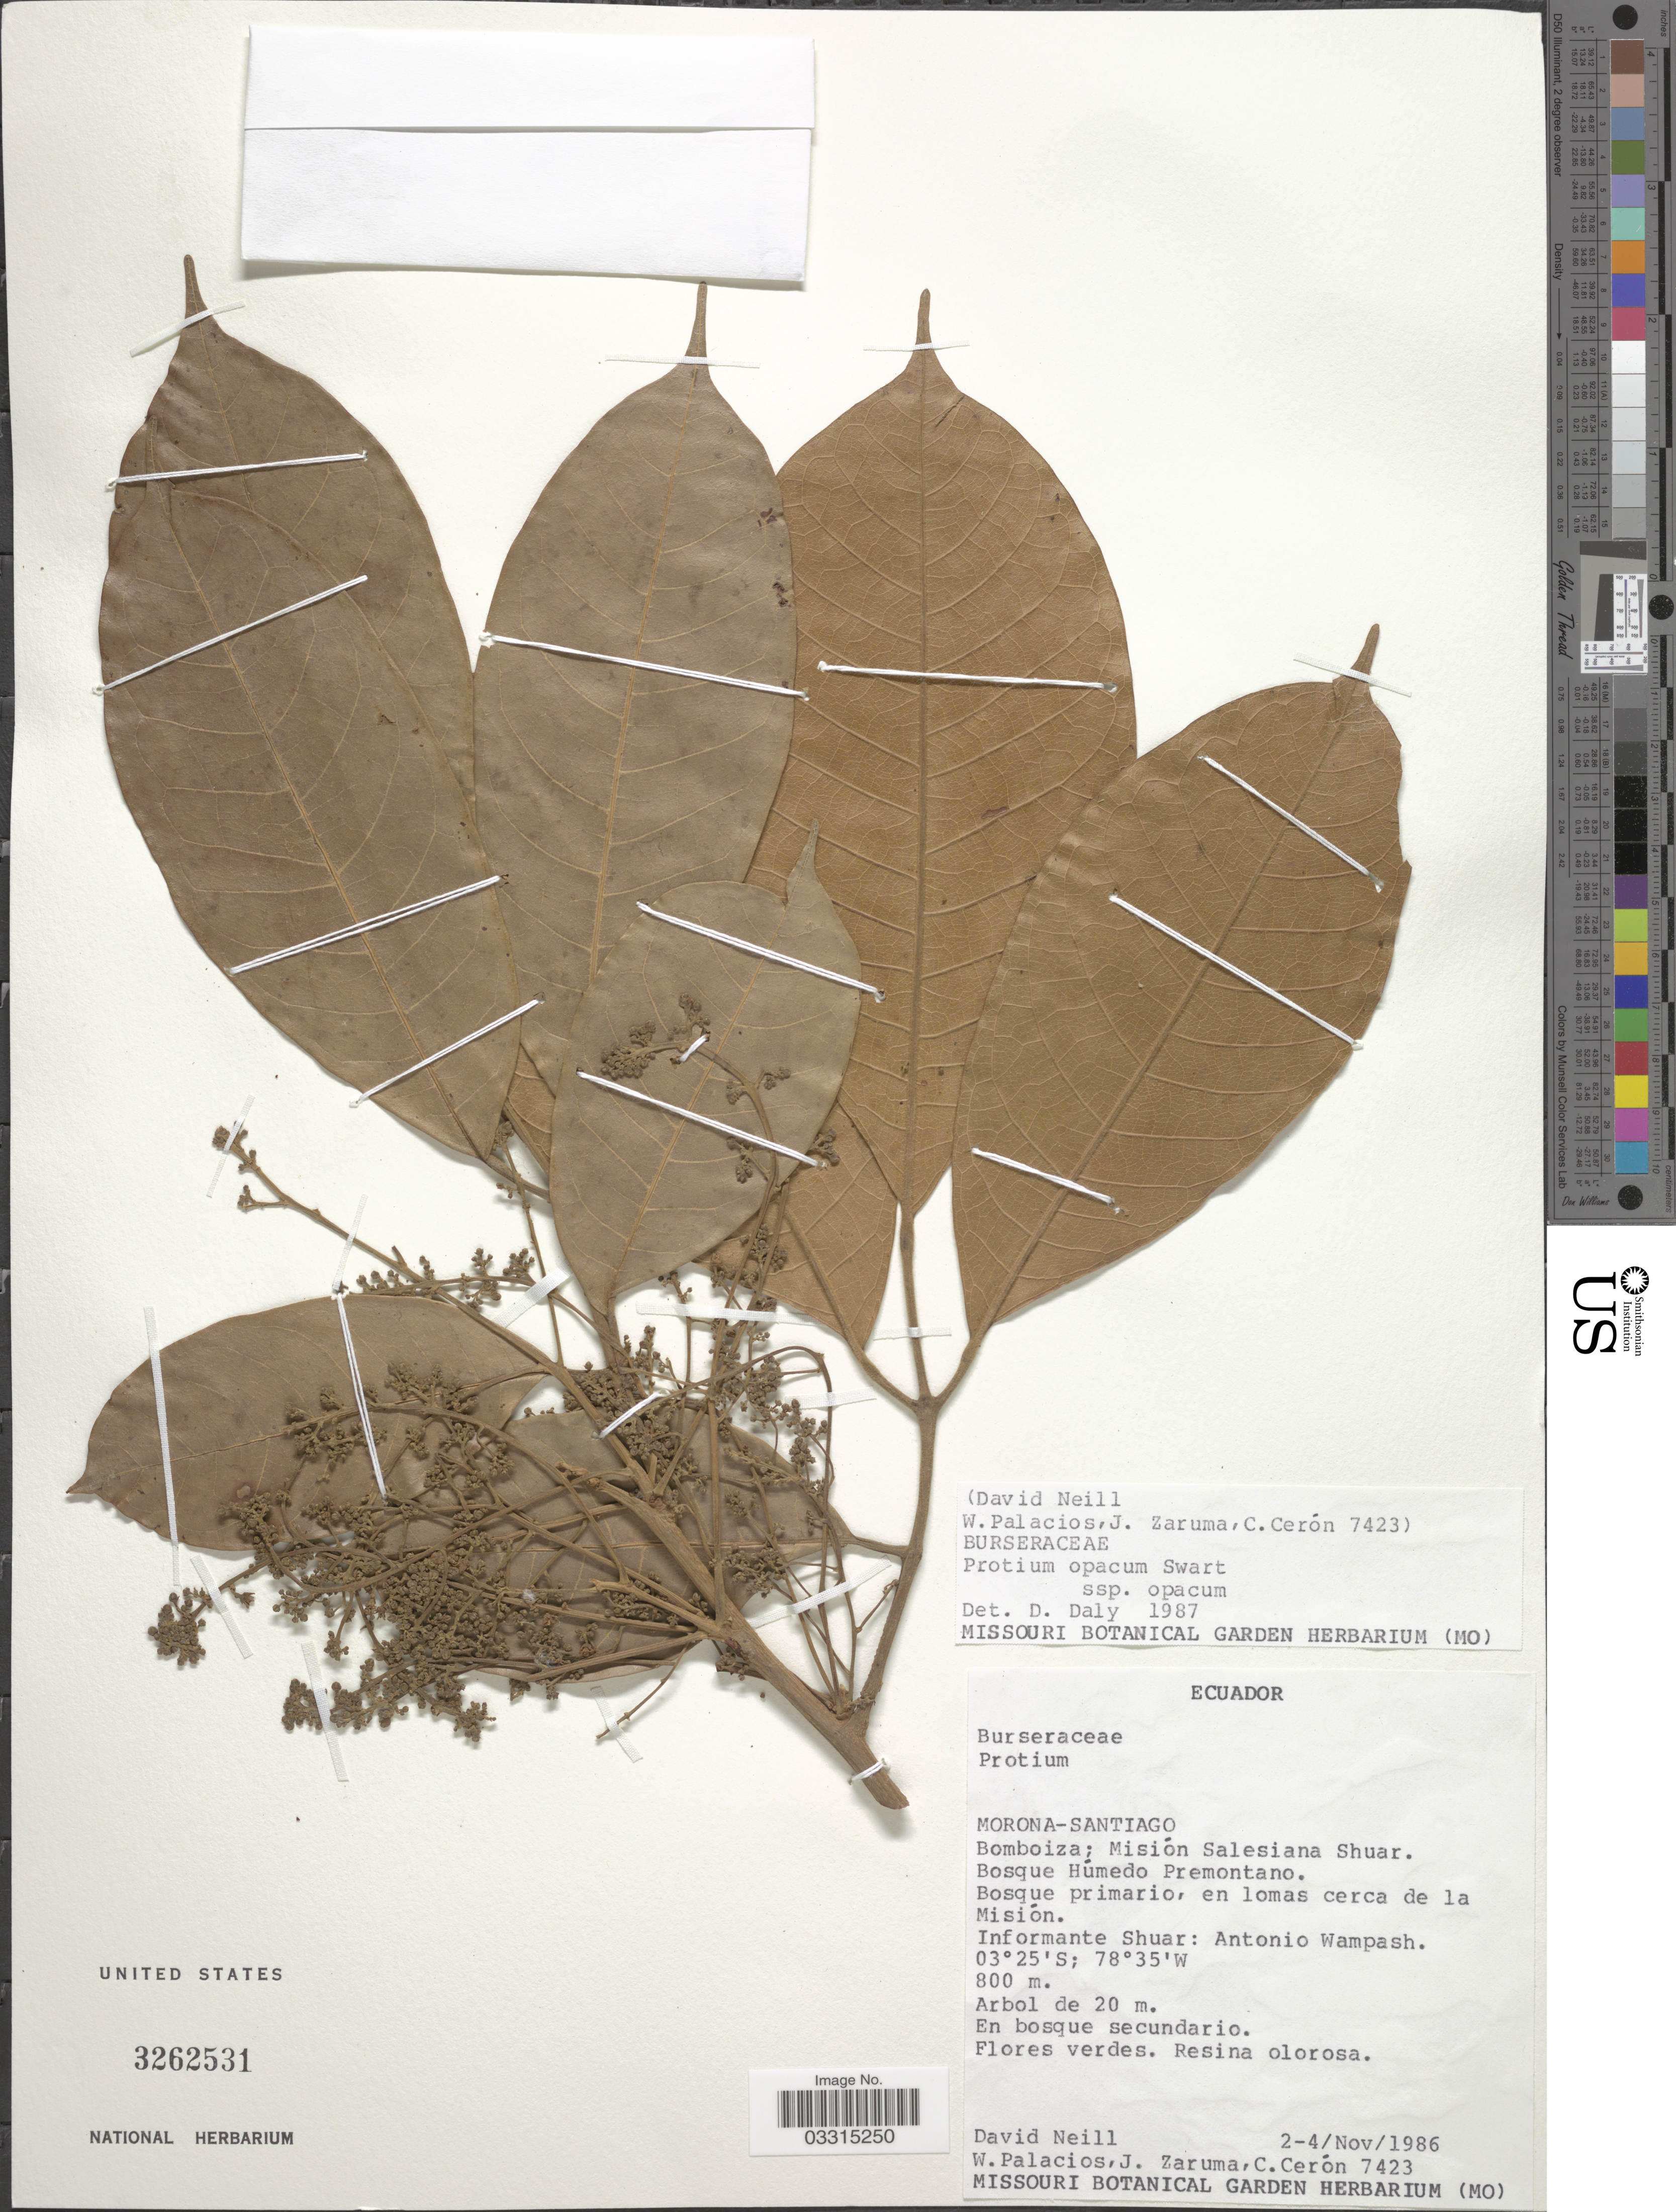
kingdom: Plantae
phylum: Tracheophyta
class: Magnoliopsida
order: Sapindales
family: Burseraceae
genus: Protium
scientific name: Protium opacum subsp. opacum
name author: Swart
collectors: D. Neill, W. Palacios, J. Zaruma & C. E. Cerón M.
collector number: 7423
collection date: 1986-11-02/1986-11-04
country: Ecuador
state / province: Morona-Santiago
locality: Bomboiza; Misión Salesiana Shuar. Bosque Húmedo Premontano. Bosque primario, en lomas cerca de la Misión. Informante Shuar: Antonio Wampash.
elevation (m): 800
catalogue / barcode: US 3262531